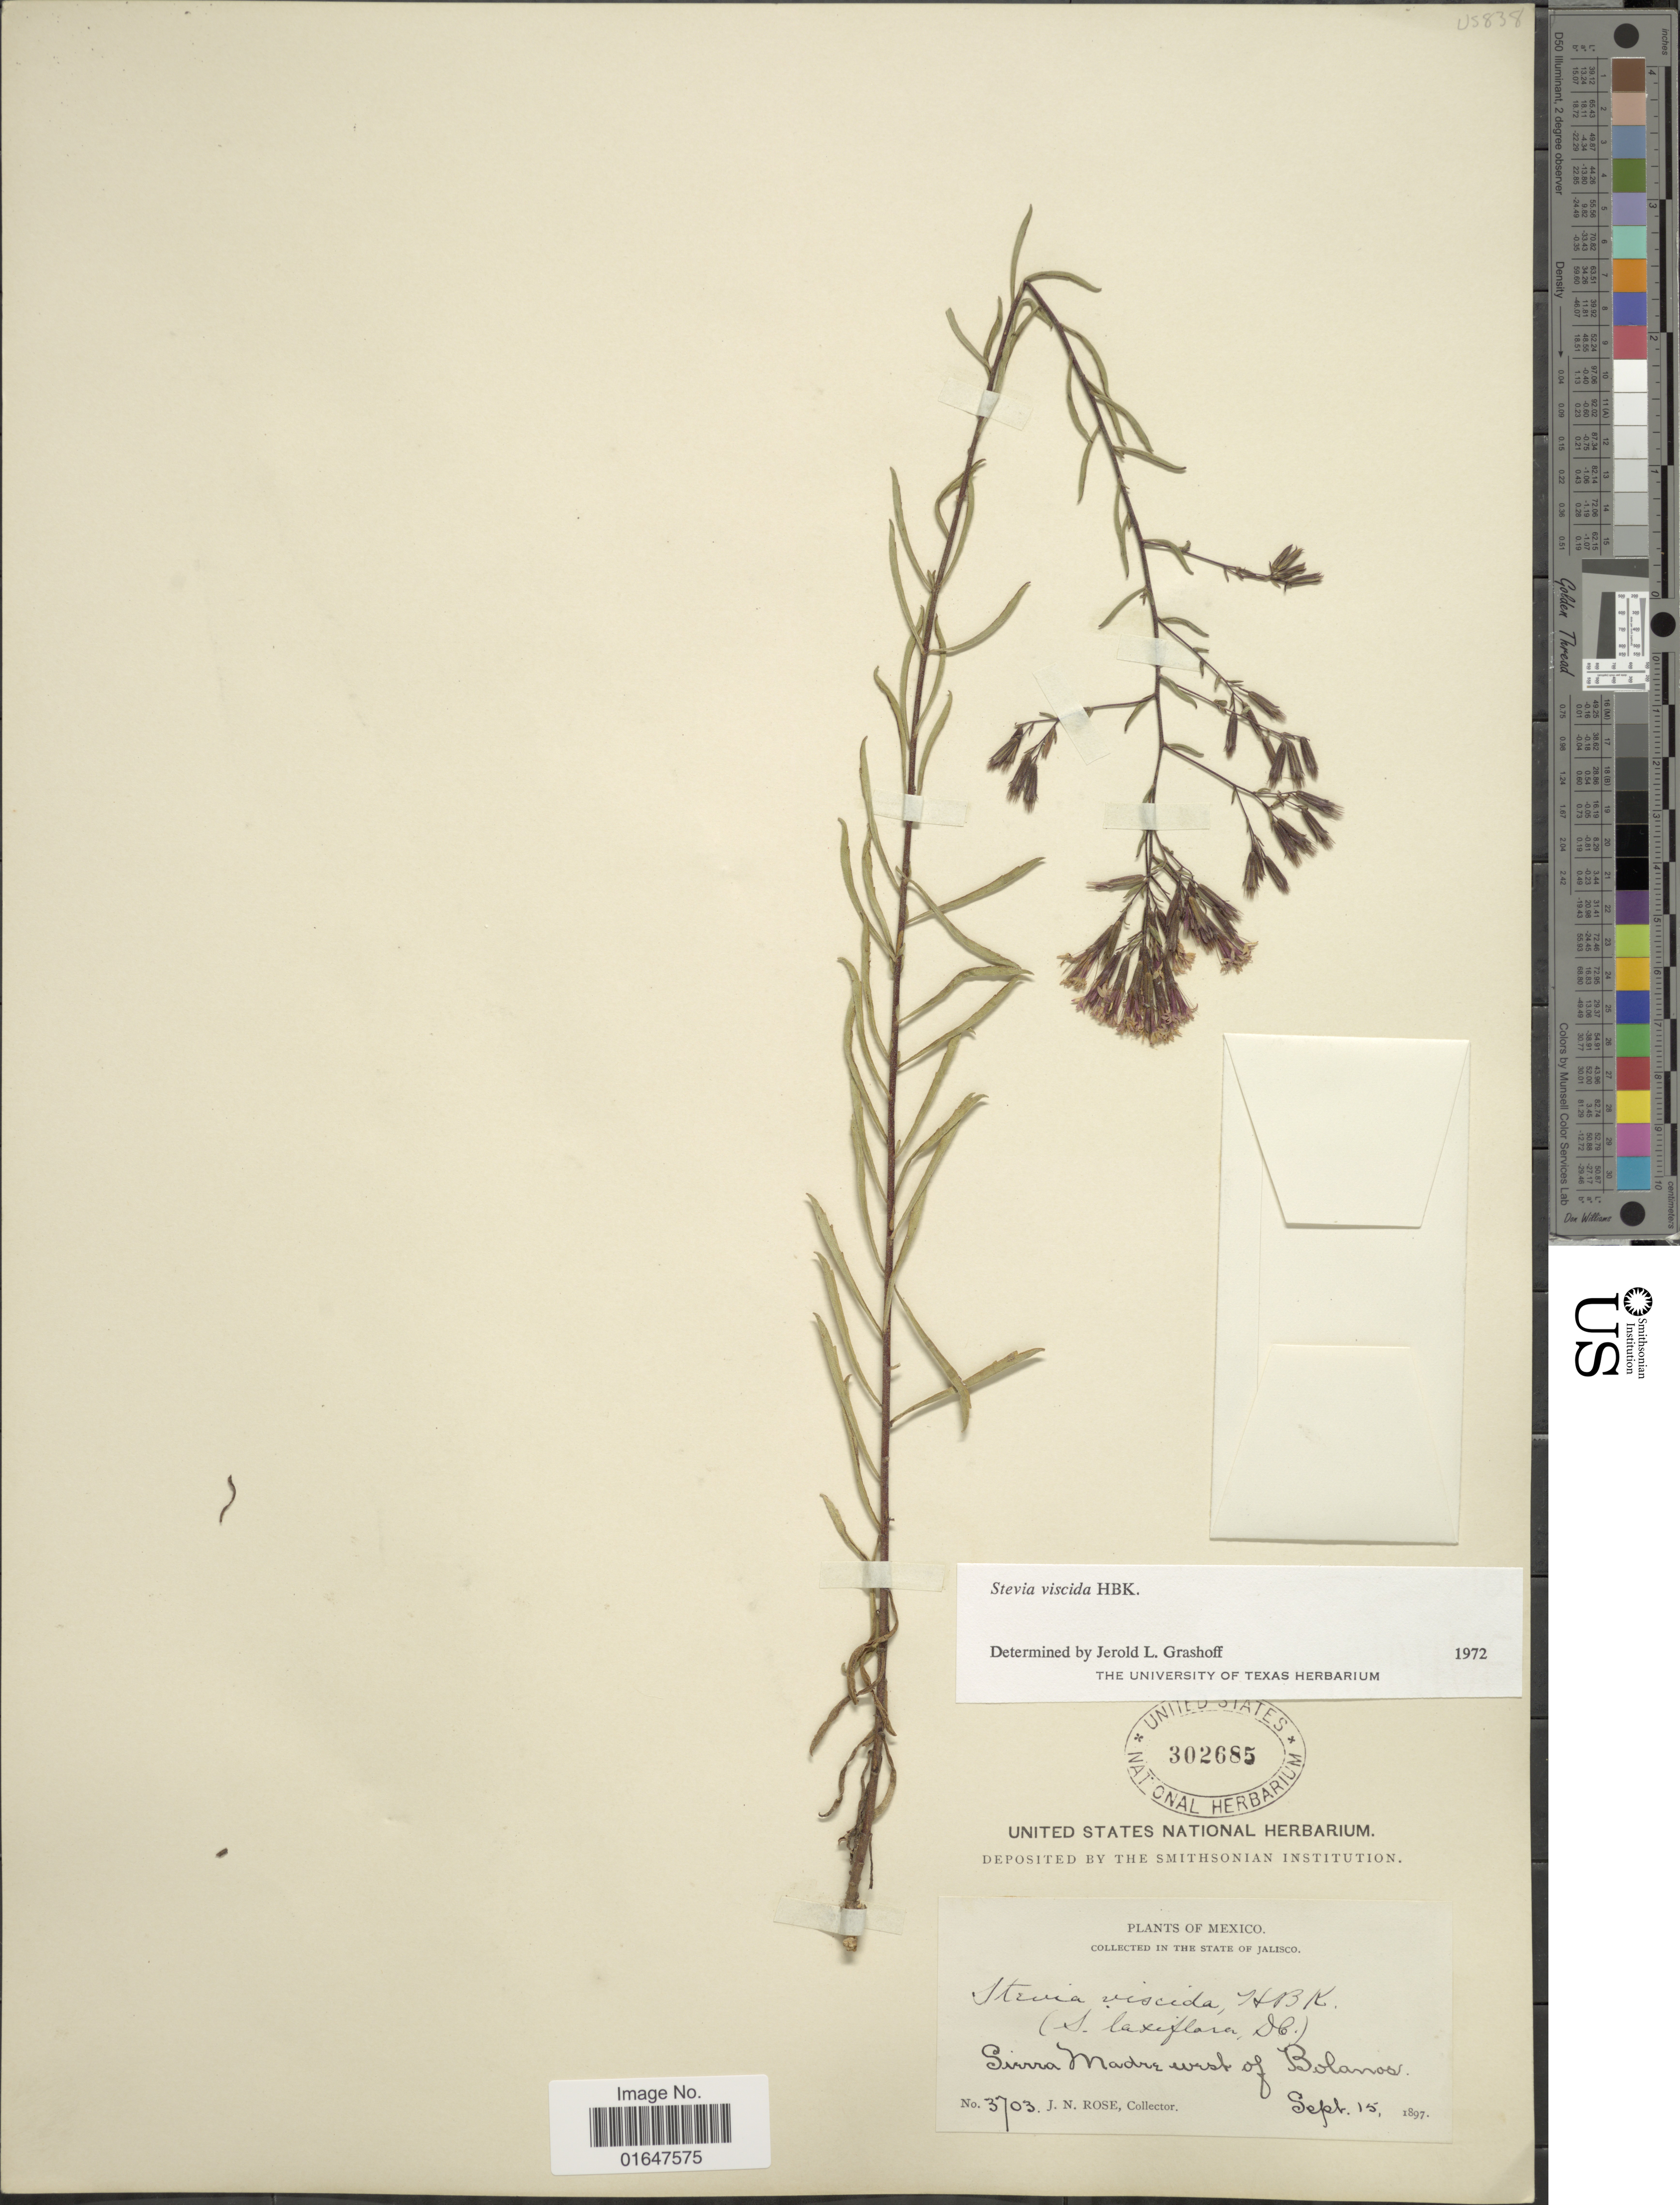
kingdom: Plantae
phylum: Tracheophyta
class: Magnoliopsida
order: Asterales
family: Asteraceae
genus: Stevia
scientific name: Stevia viscida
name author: Kunth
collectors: J. N. Rose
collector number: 3703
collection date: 1897-09-15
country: Mexico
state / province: Jalisco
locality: Sierra Madre west of Bolanos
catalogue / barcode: US 302685